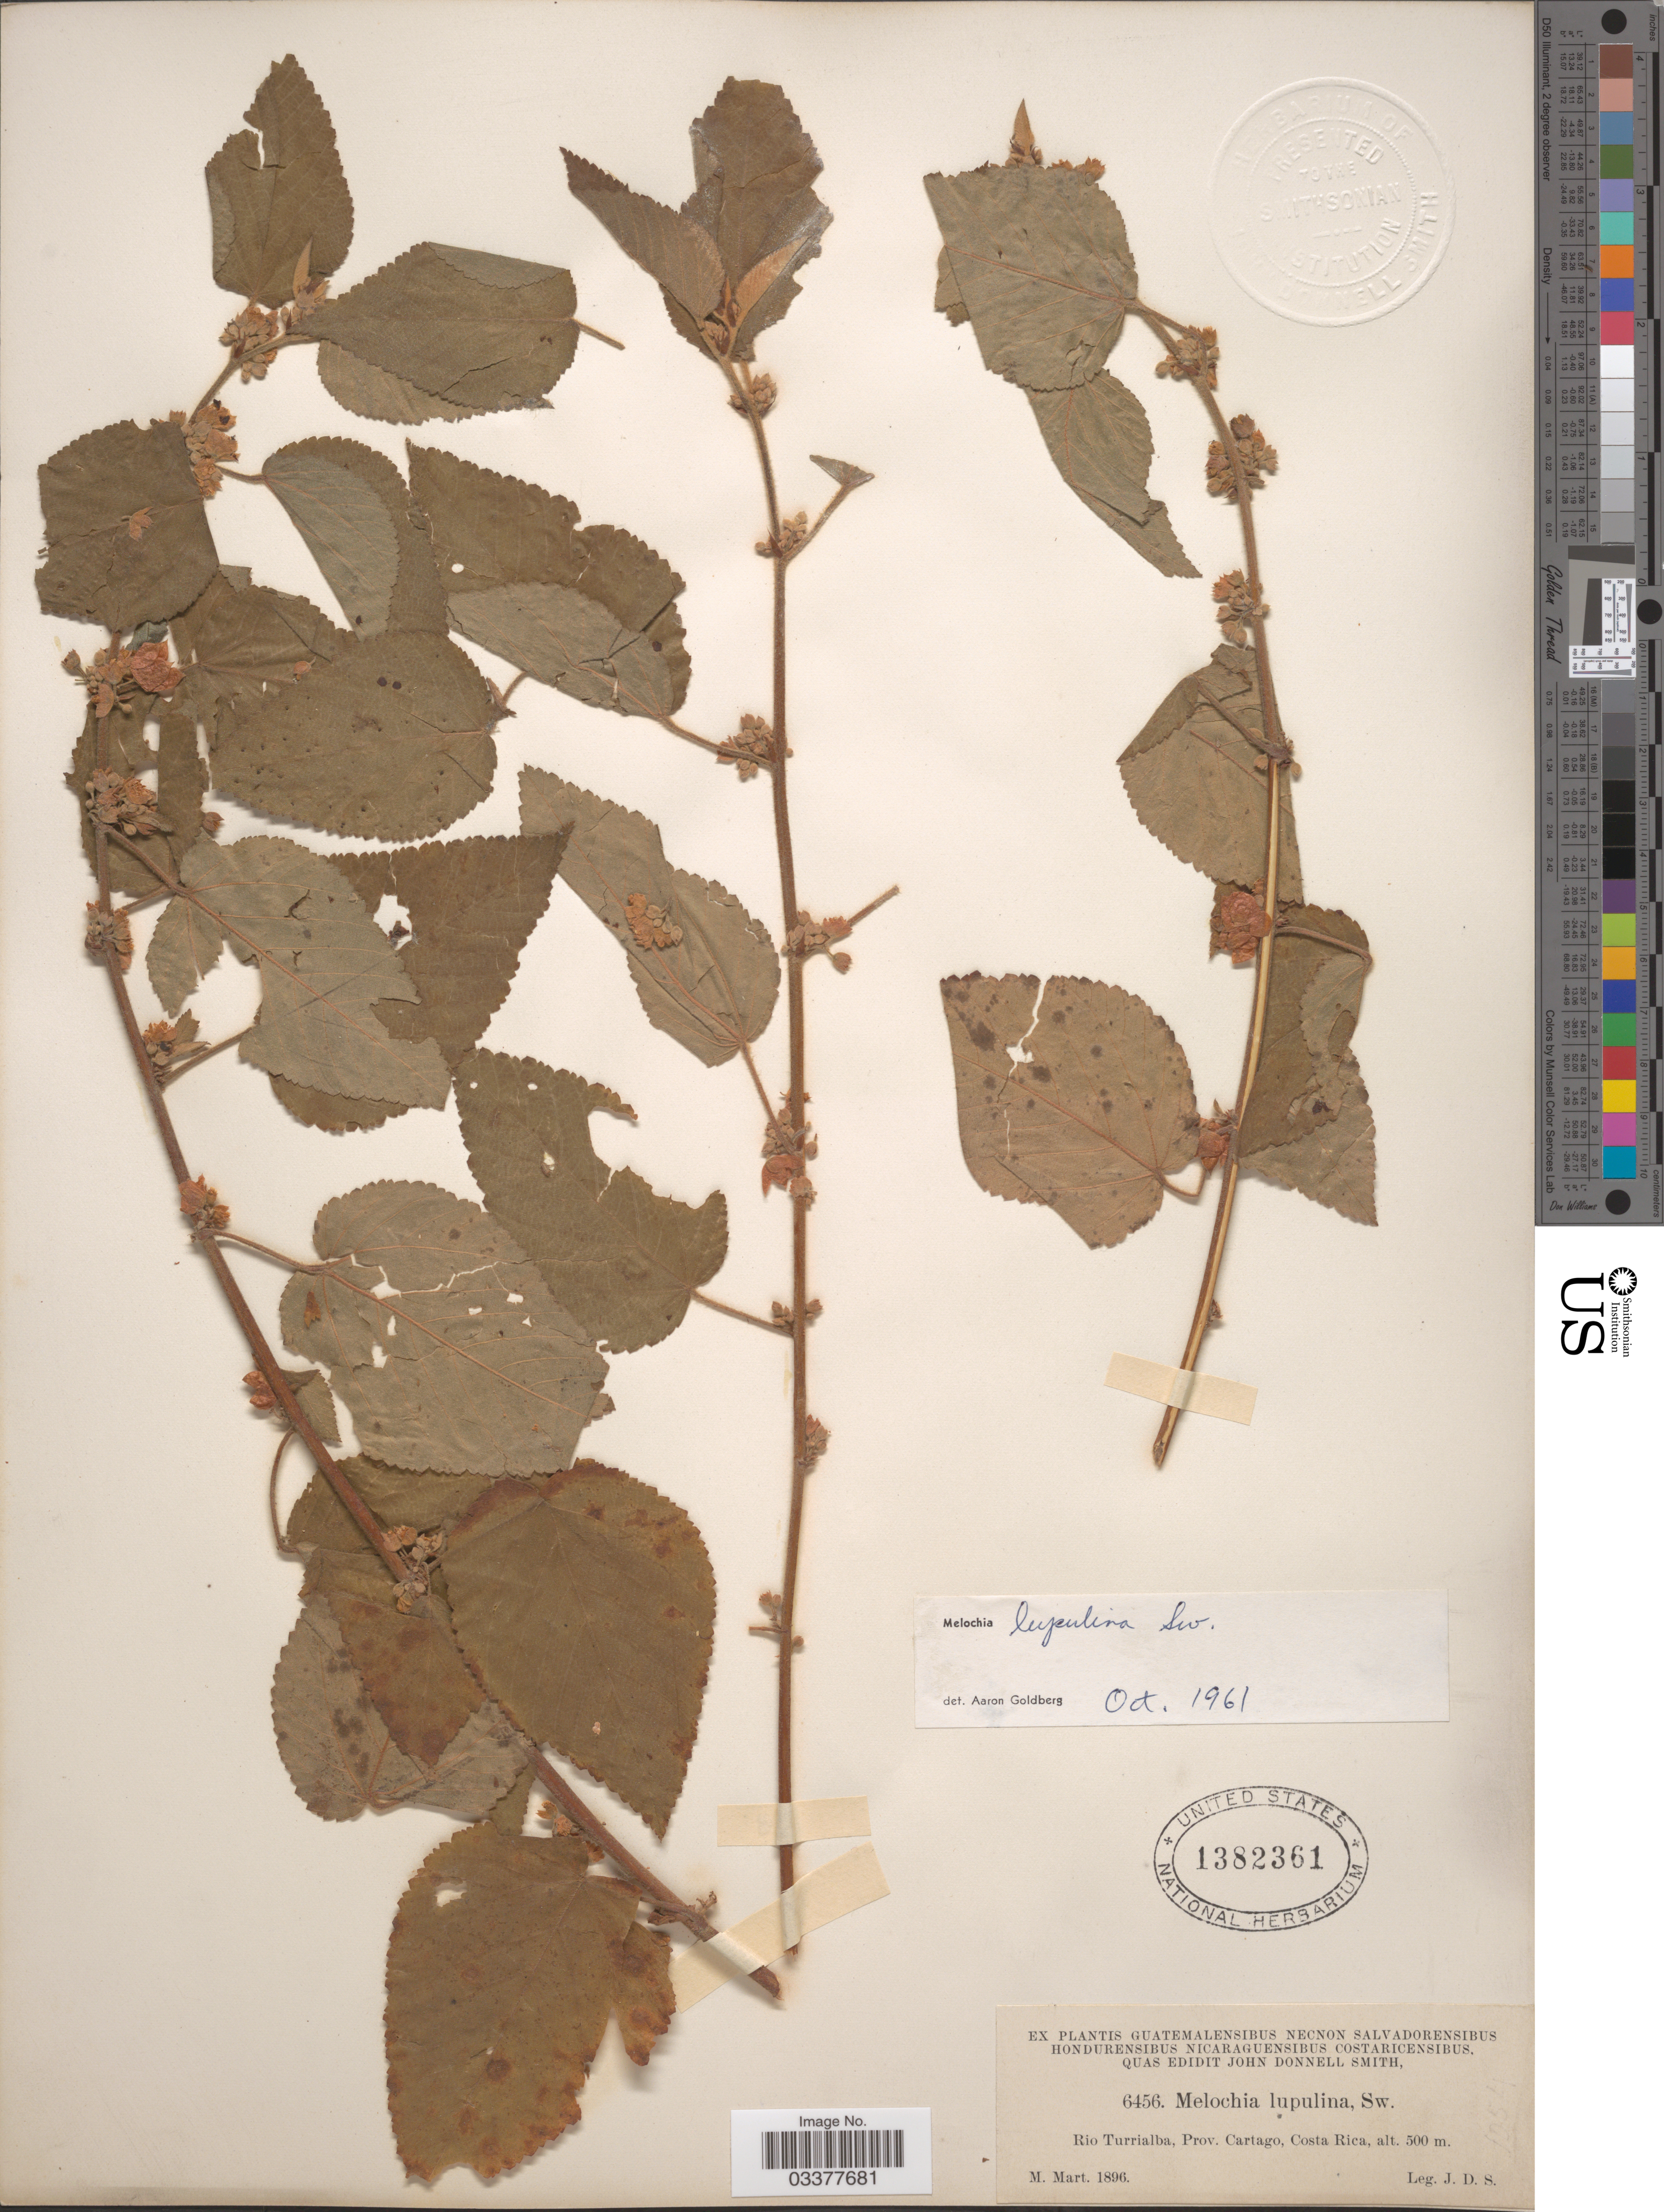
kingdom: Plantae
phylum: Tracheophyta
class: Magnoliopsida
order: Malvales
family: Malvaceae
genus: Melochia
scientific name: Melochia lupulina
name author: Sw.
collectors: J. Donnell Smith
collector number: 6456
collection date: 1896-03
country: Costa Rica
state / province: Cartago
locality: Rio Turrialba.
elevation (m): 500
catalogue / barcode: US 1382361